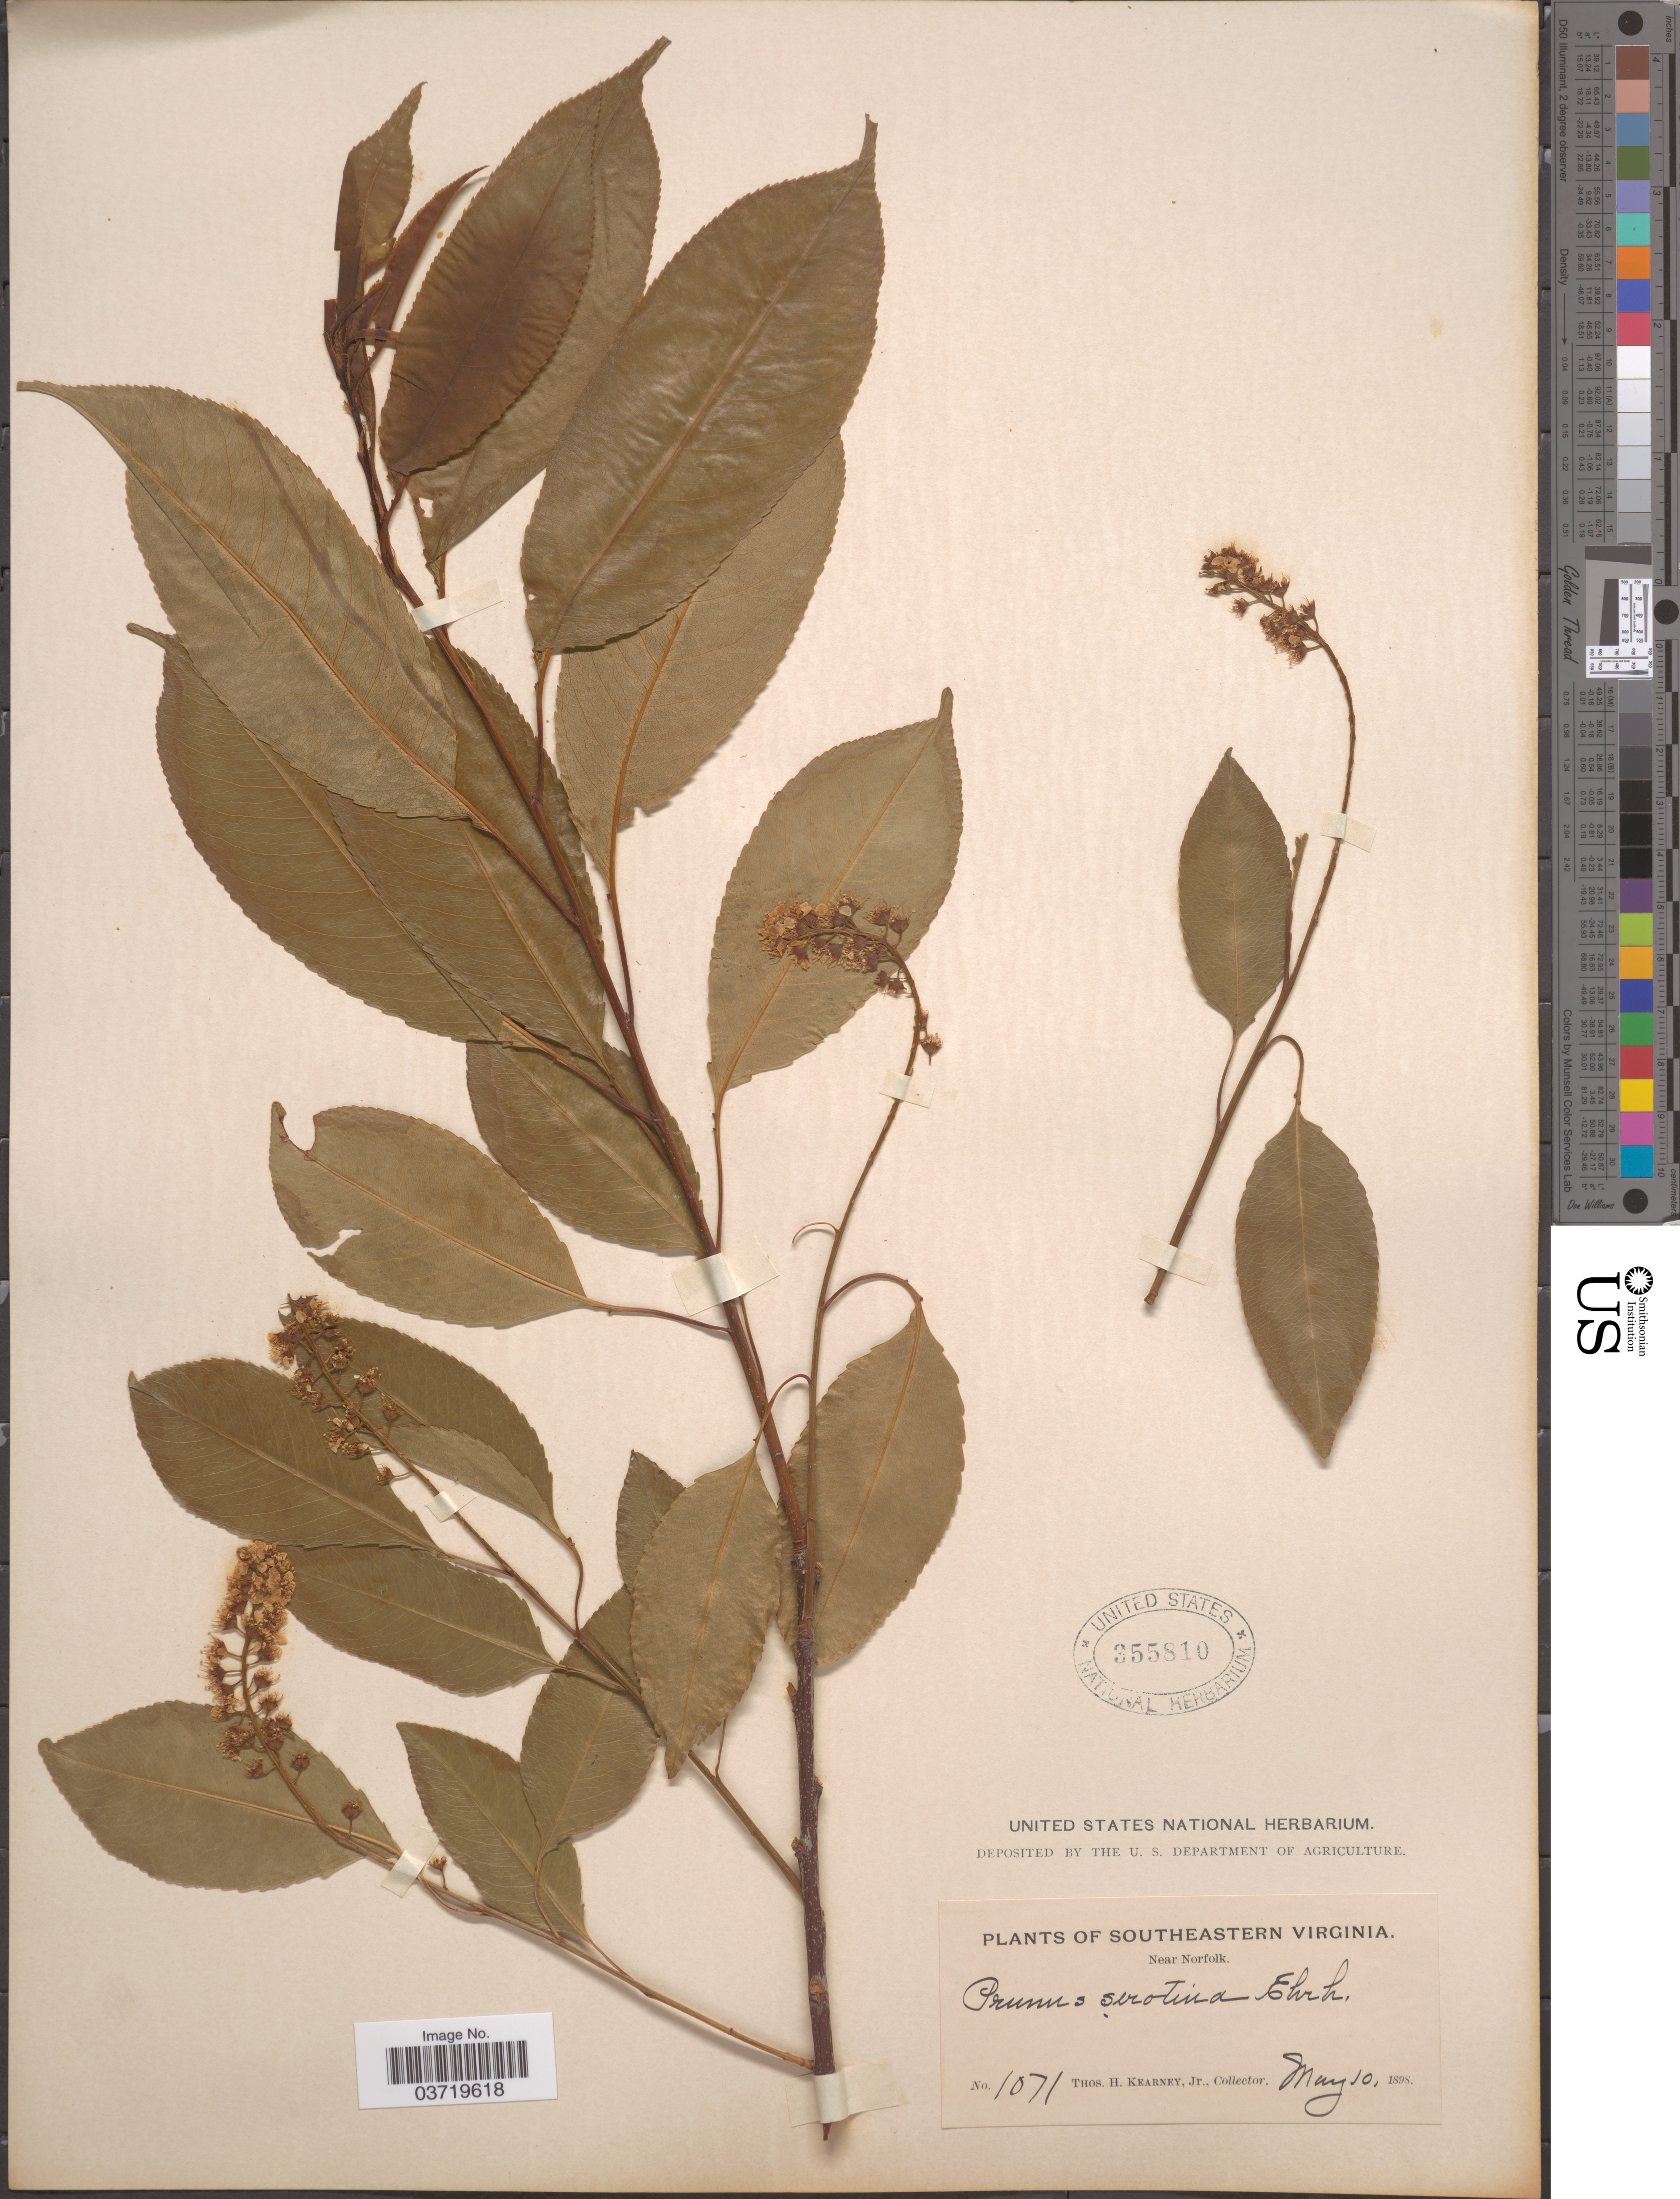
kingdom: Plantae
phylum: Tracheophyta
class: Magnoliopsida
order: Rosales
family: Rosaceae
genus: Prunus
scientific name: Prunus serotina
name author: Ehrh.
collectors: T. H. Kearney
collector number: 1071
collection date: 1898-05-10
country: United States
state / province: Virginia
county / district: City of Norfolk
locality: Southeastern Virginia. Near Norfolk.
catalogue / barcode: US 355810